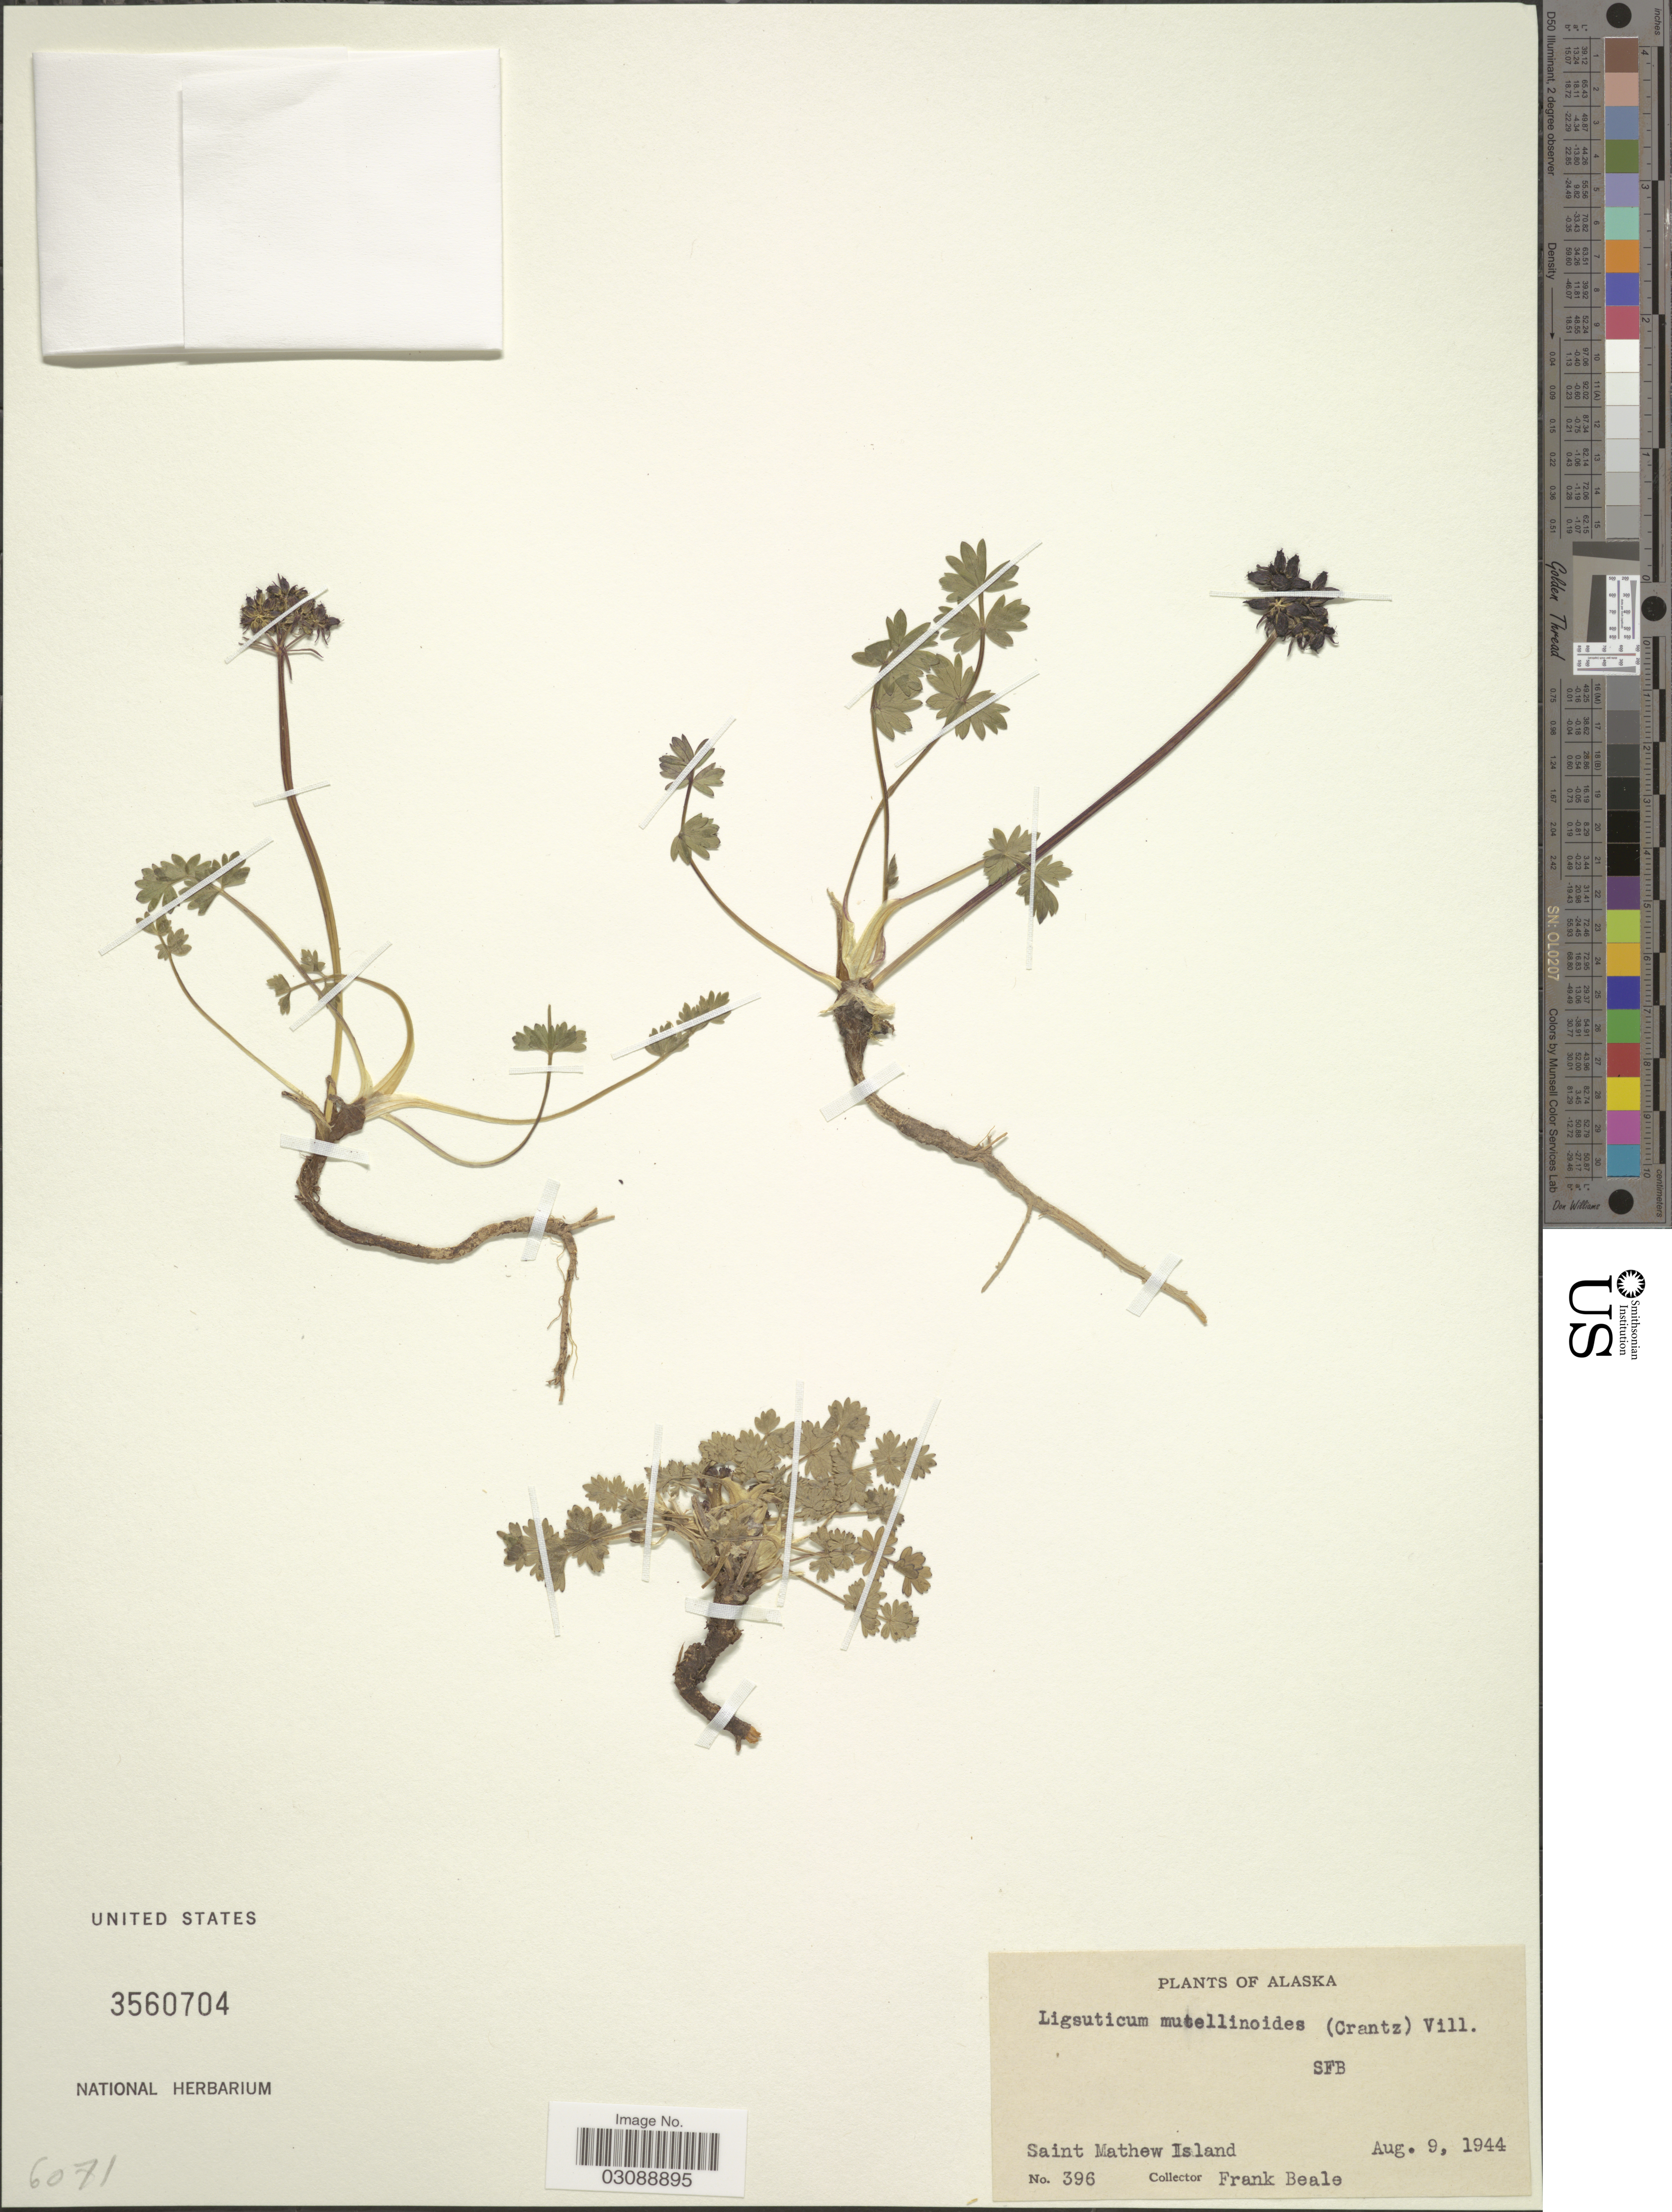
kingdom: Plantae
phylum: Tracheophyta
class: Magnoliopsida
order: Apiales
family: Apiaceae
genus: Ligusticum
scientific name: Ligusticum mutellinoides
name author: (Crantz) Vill.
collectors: F. Beale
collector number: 396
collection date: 1944-08-09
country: United States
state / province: Alaska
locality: Saint Mathew Island.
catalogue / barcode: US 3560704